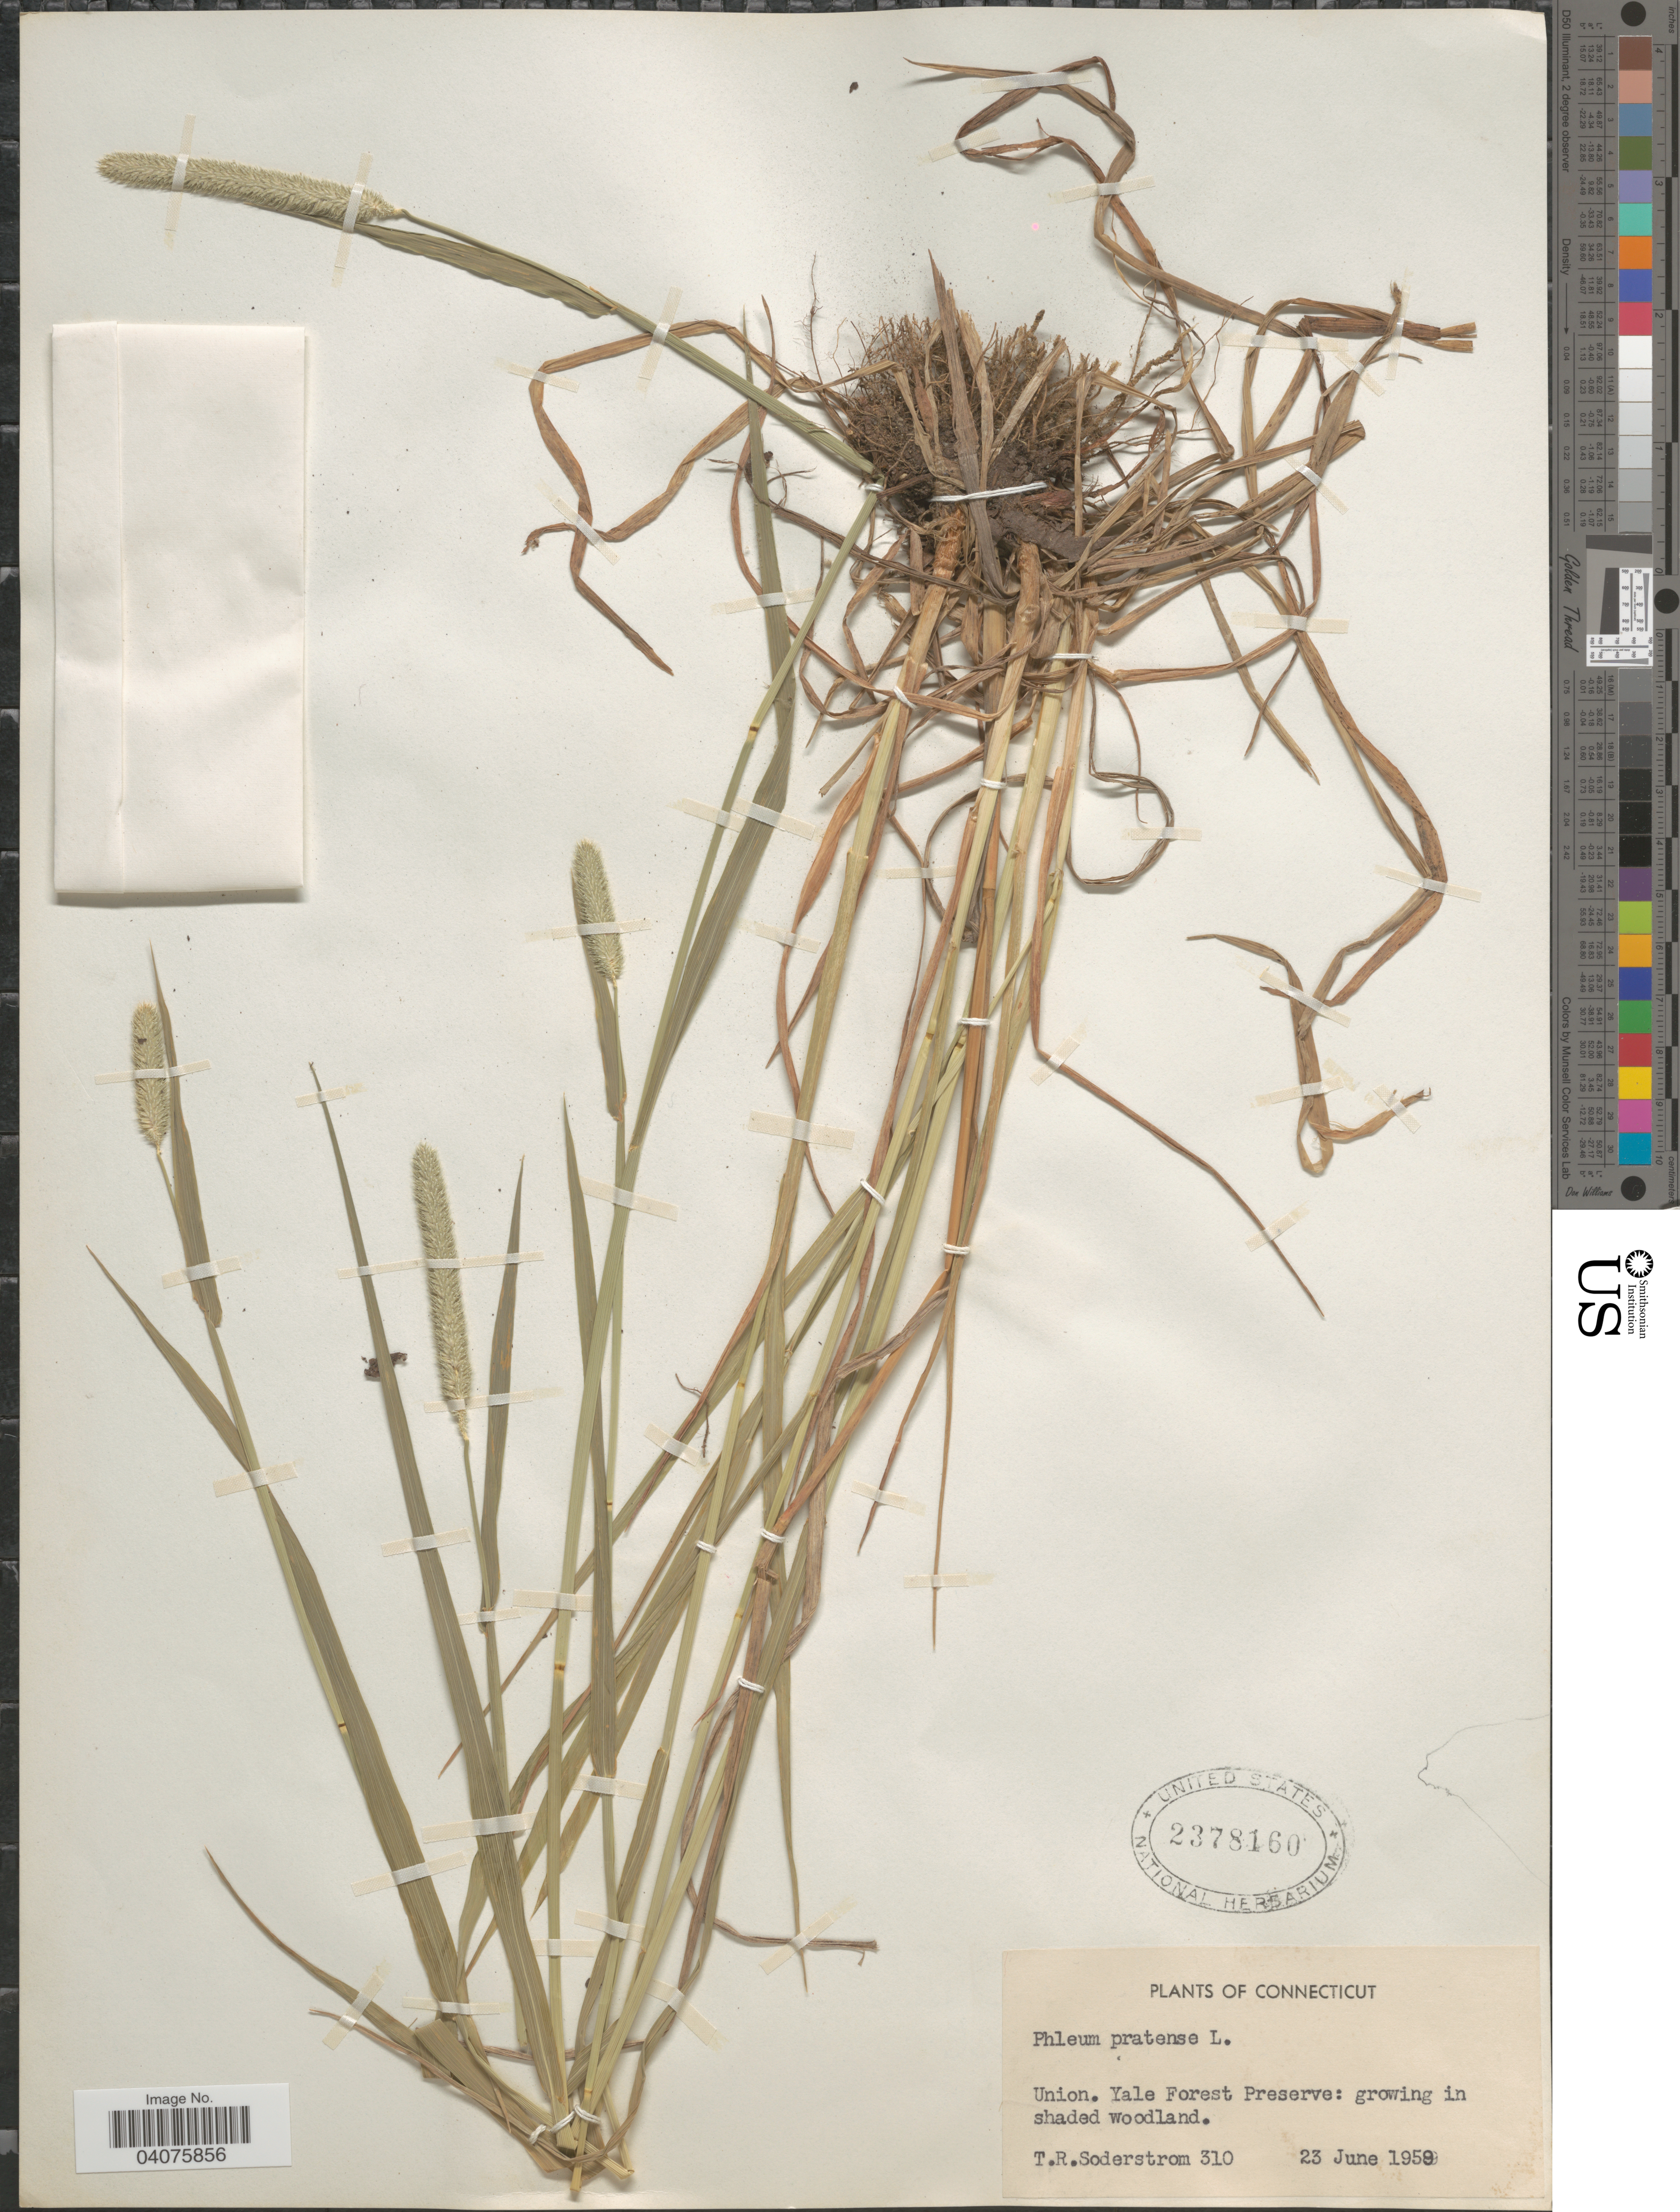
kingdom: Plantae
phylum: Tracheophyta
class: Liliopsida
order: Poales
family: Poaceae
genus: Phleum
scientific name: Phleum pratense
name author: L.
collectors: T. R. Soderstrom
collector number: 310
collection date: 1959-06-23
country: United States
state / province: Connecticut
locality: Union. Yale Forest Preserve.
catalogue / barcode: US 2378160